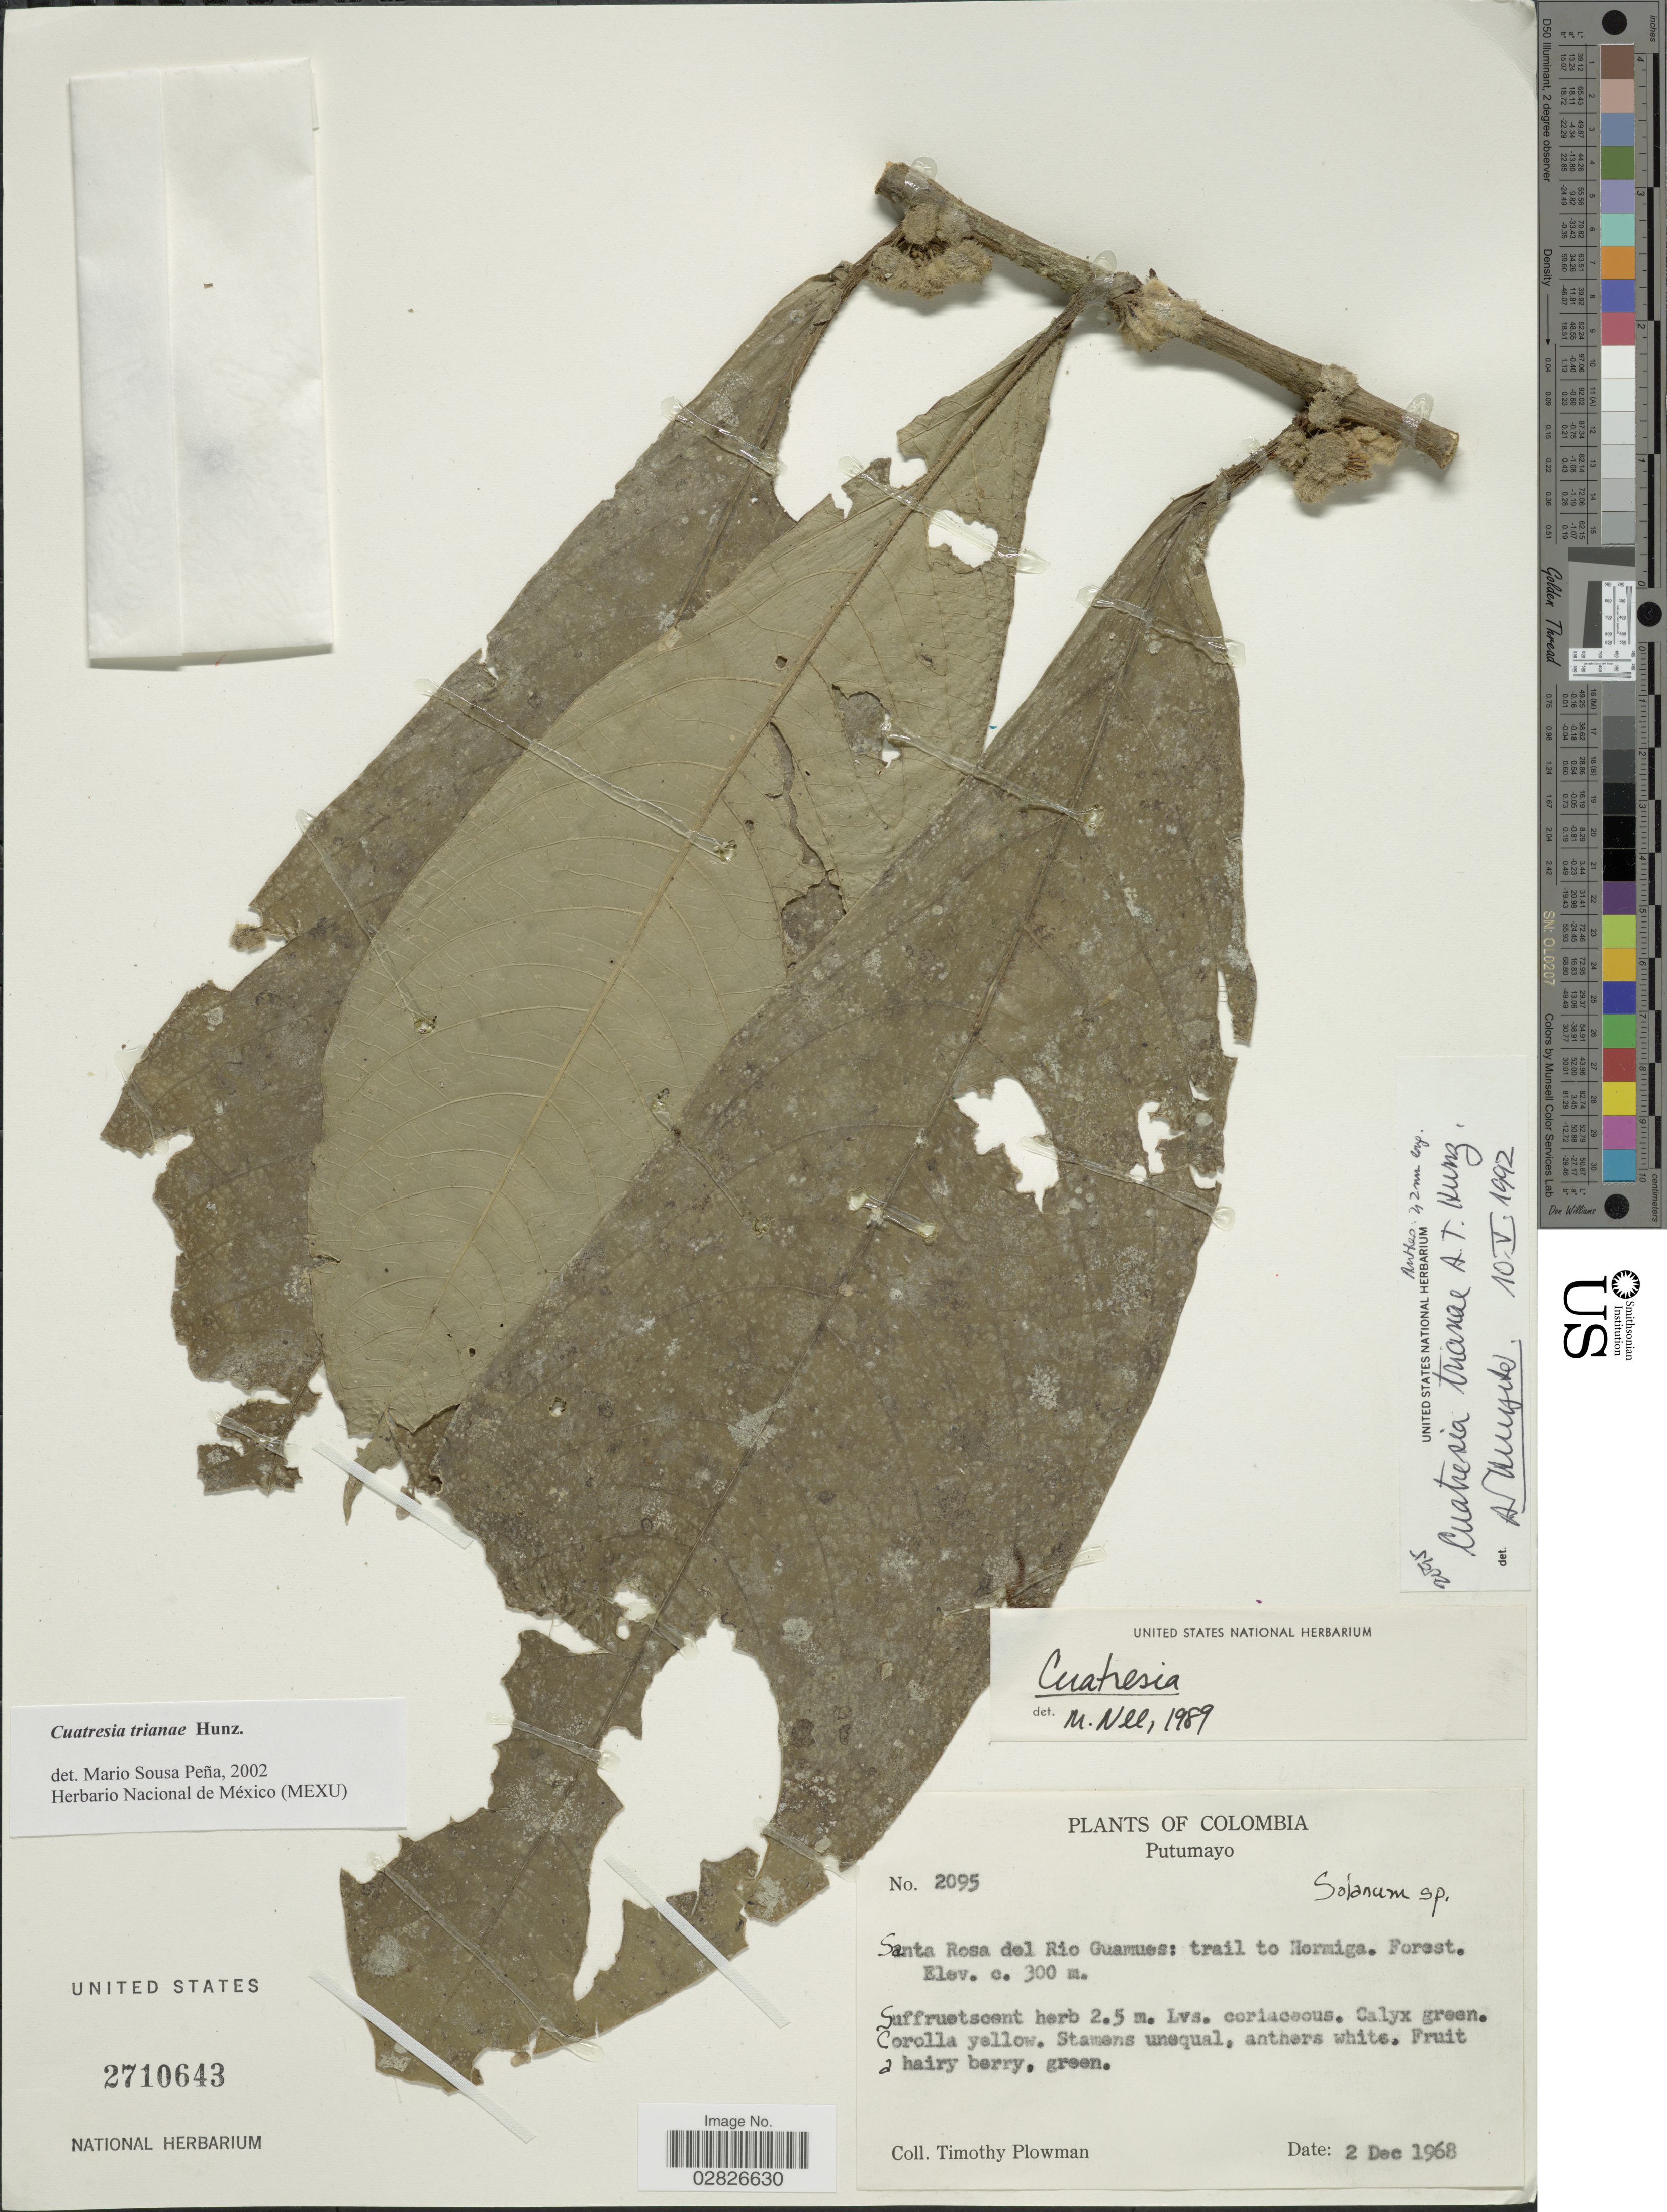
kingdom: Plantae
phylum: Tracheophyta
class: Magnoliopsida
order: Solanales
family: Solanaceae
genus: Cuatresia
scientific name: Cuatresia sp.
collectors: T. Plowman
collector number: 2095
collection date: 1968-12-02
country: Colombia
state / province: Putumayo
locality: Santa Rosa del Rio Guamues, trail to Hormiga.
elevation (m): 300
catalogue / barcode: US 2710643